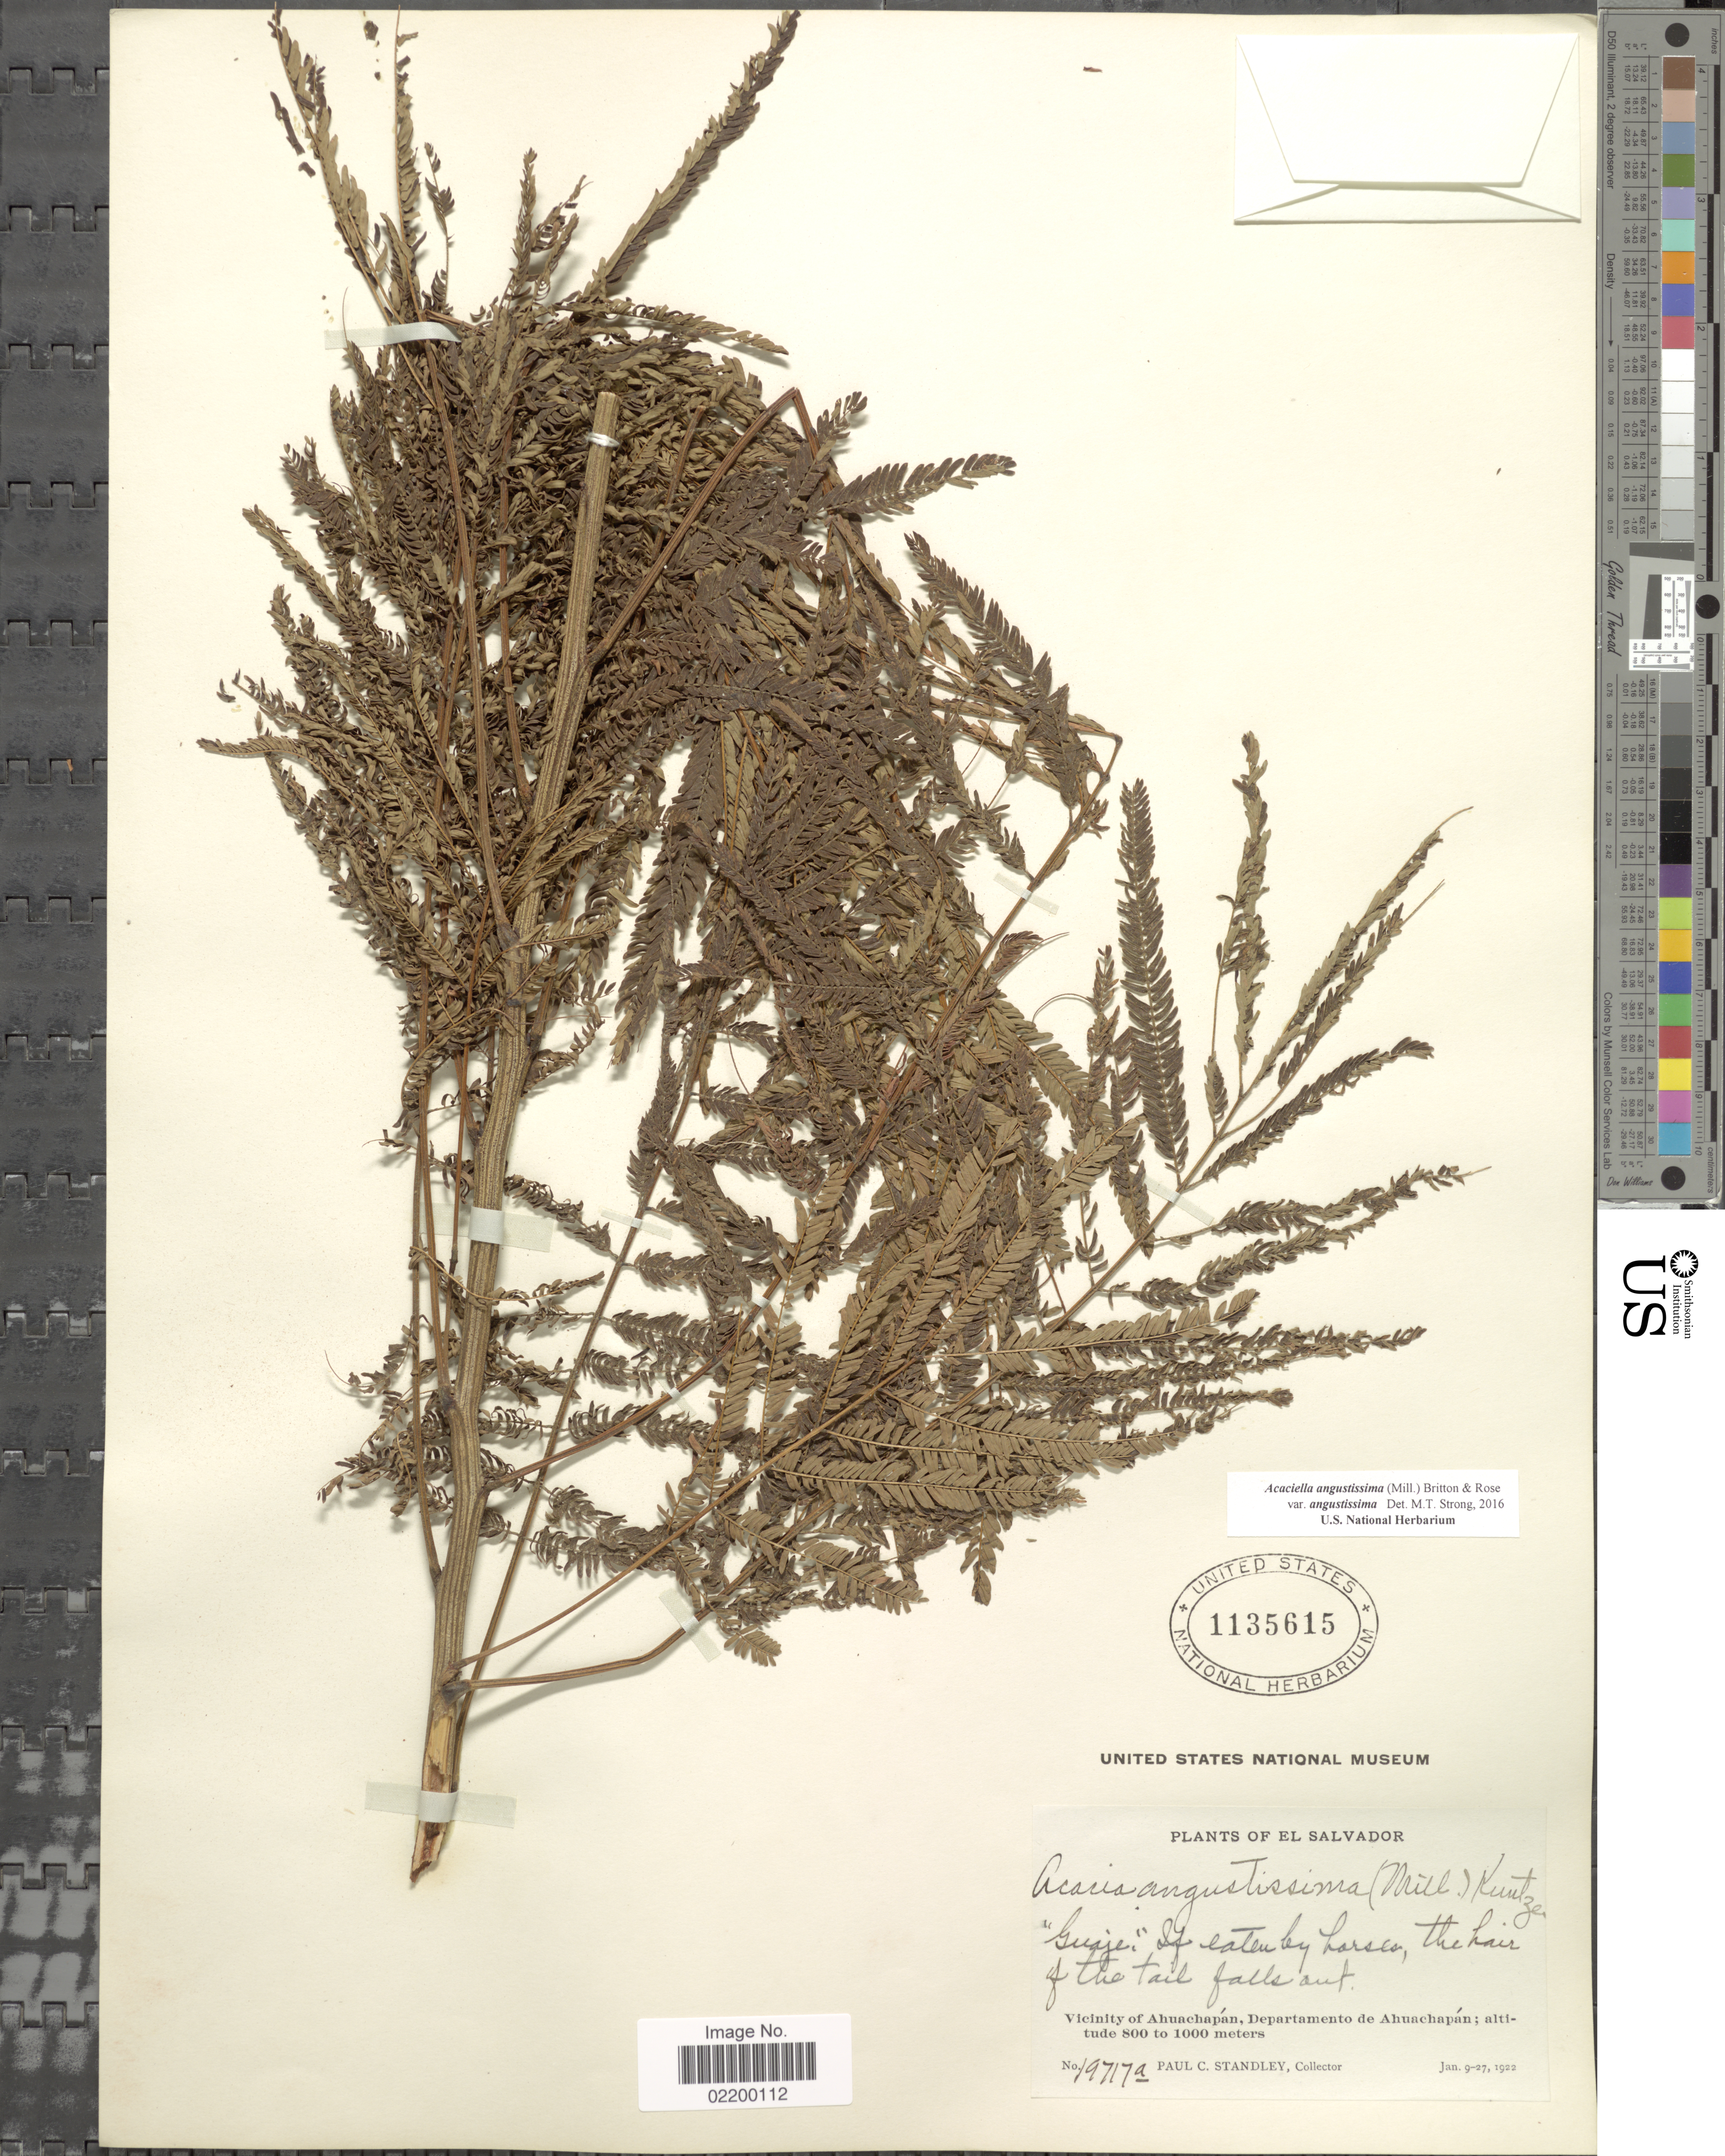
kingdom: Plantae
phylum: Tracheophyta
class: Magnoliopsida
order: Fabales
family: Fabaceae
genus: Acaciella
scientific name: Acaciella angustissima var. angustissima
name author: (Mill.) Britton & Rose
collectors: P. C. Standley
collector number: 19717a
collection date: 1922-01-09/1922-01-27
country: El Salvador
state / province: Ahuachapan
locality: Vicinity of Ahuachapan, Departamento de Ahuachapan.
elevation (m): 800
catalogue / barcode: US 1135615